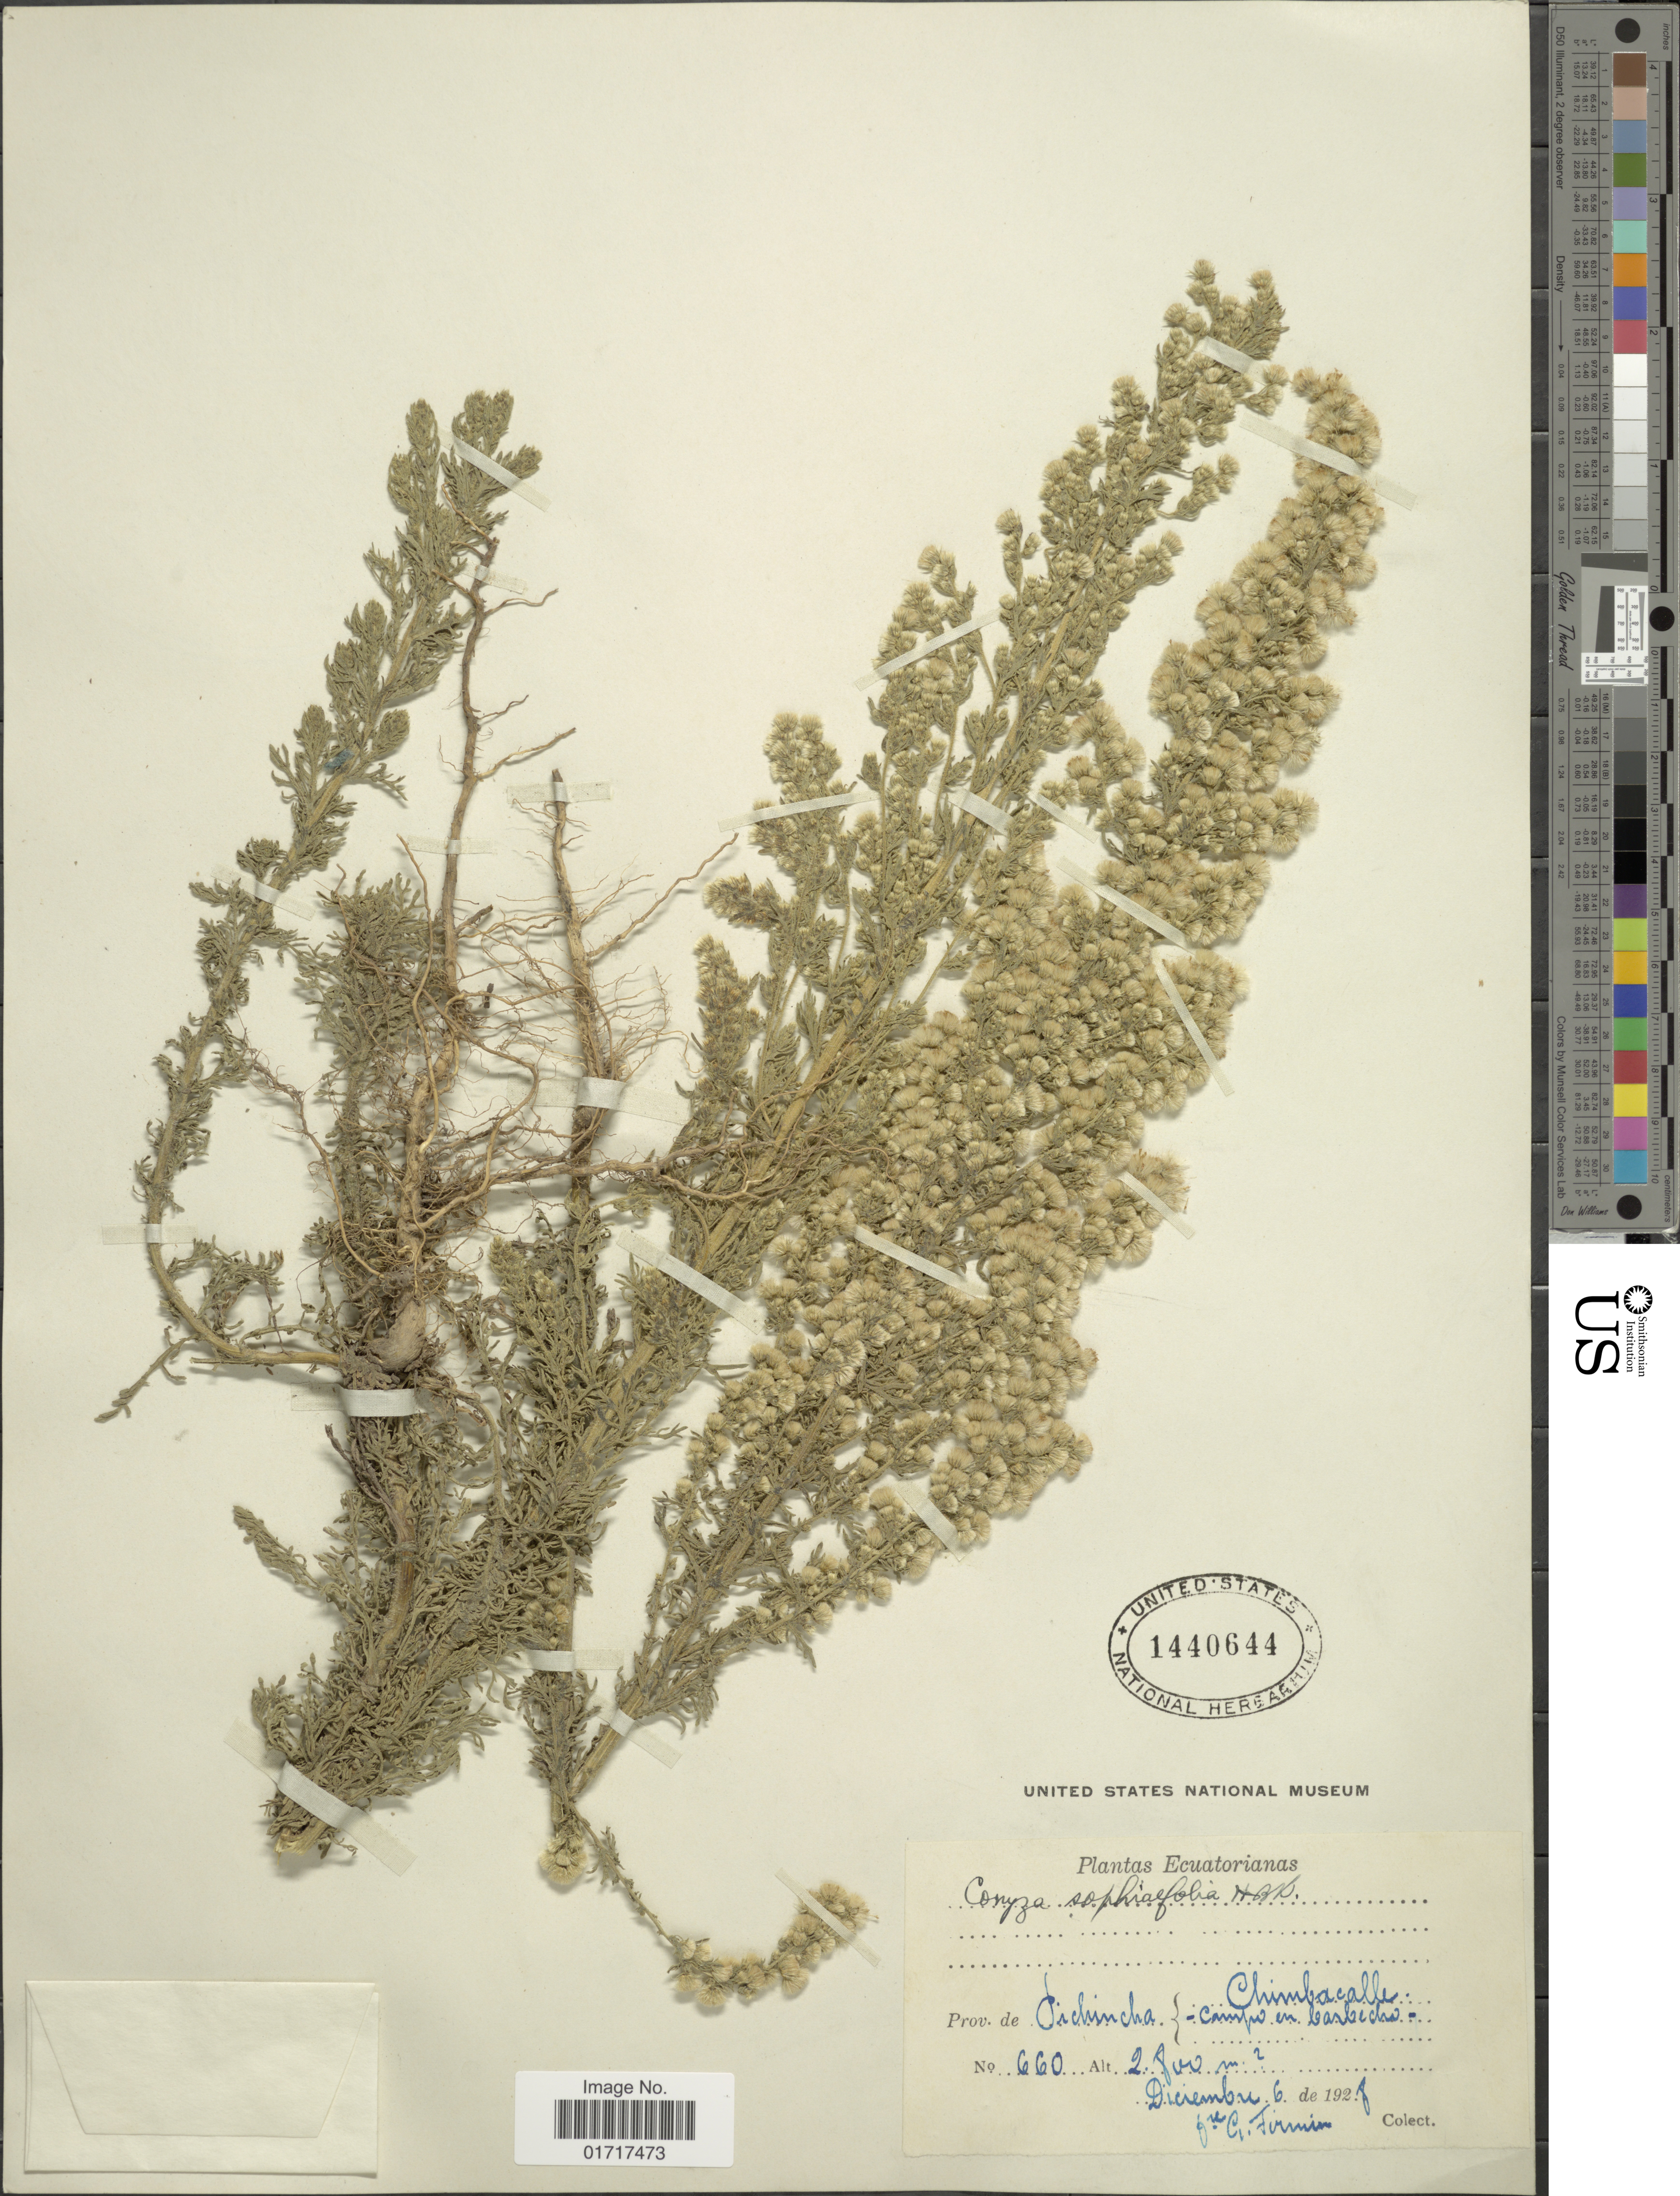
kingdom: Plantae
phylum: Tracheophyta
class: Magnoliopsida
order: Asterales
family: Asteraceae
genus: Conyza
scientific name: Conyza sophiifolia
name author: Kunth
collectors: F. Firmin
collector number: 660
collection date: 1928-12-06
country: Ecuador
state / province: Pichincha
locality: Prov. de Pichincha, Chimbacalle, Campo en barbecho.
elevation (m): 2800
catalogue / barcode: US 1440644